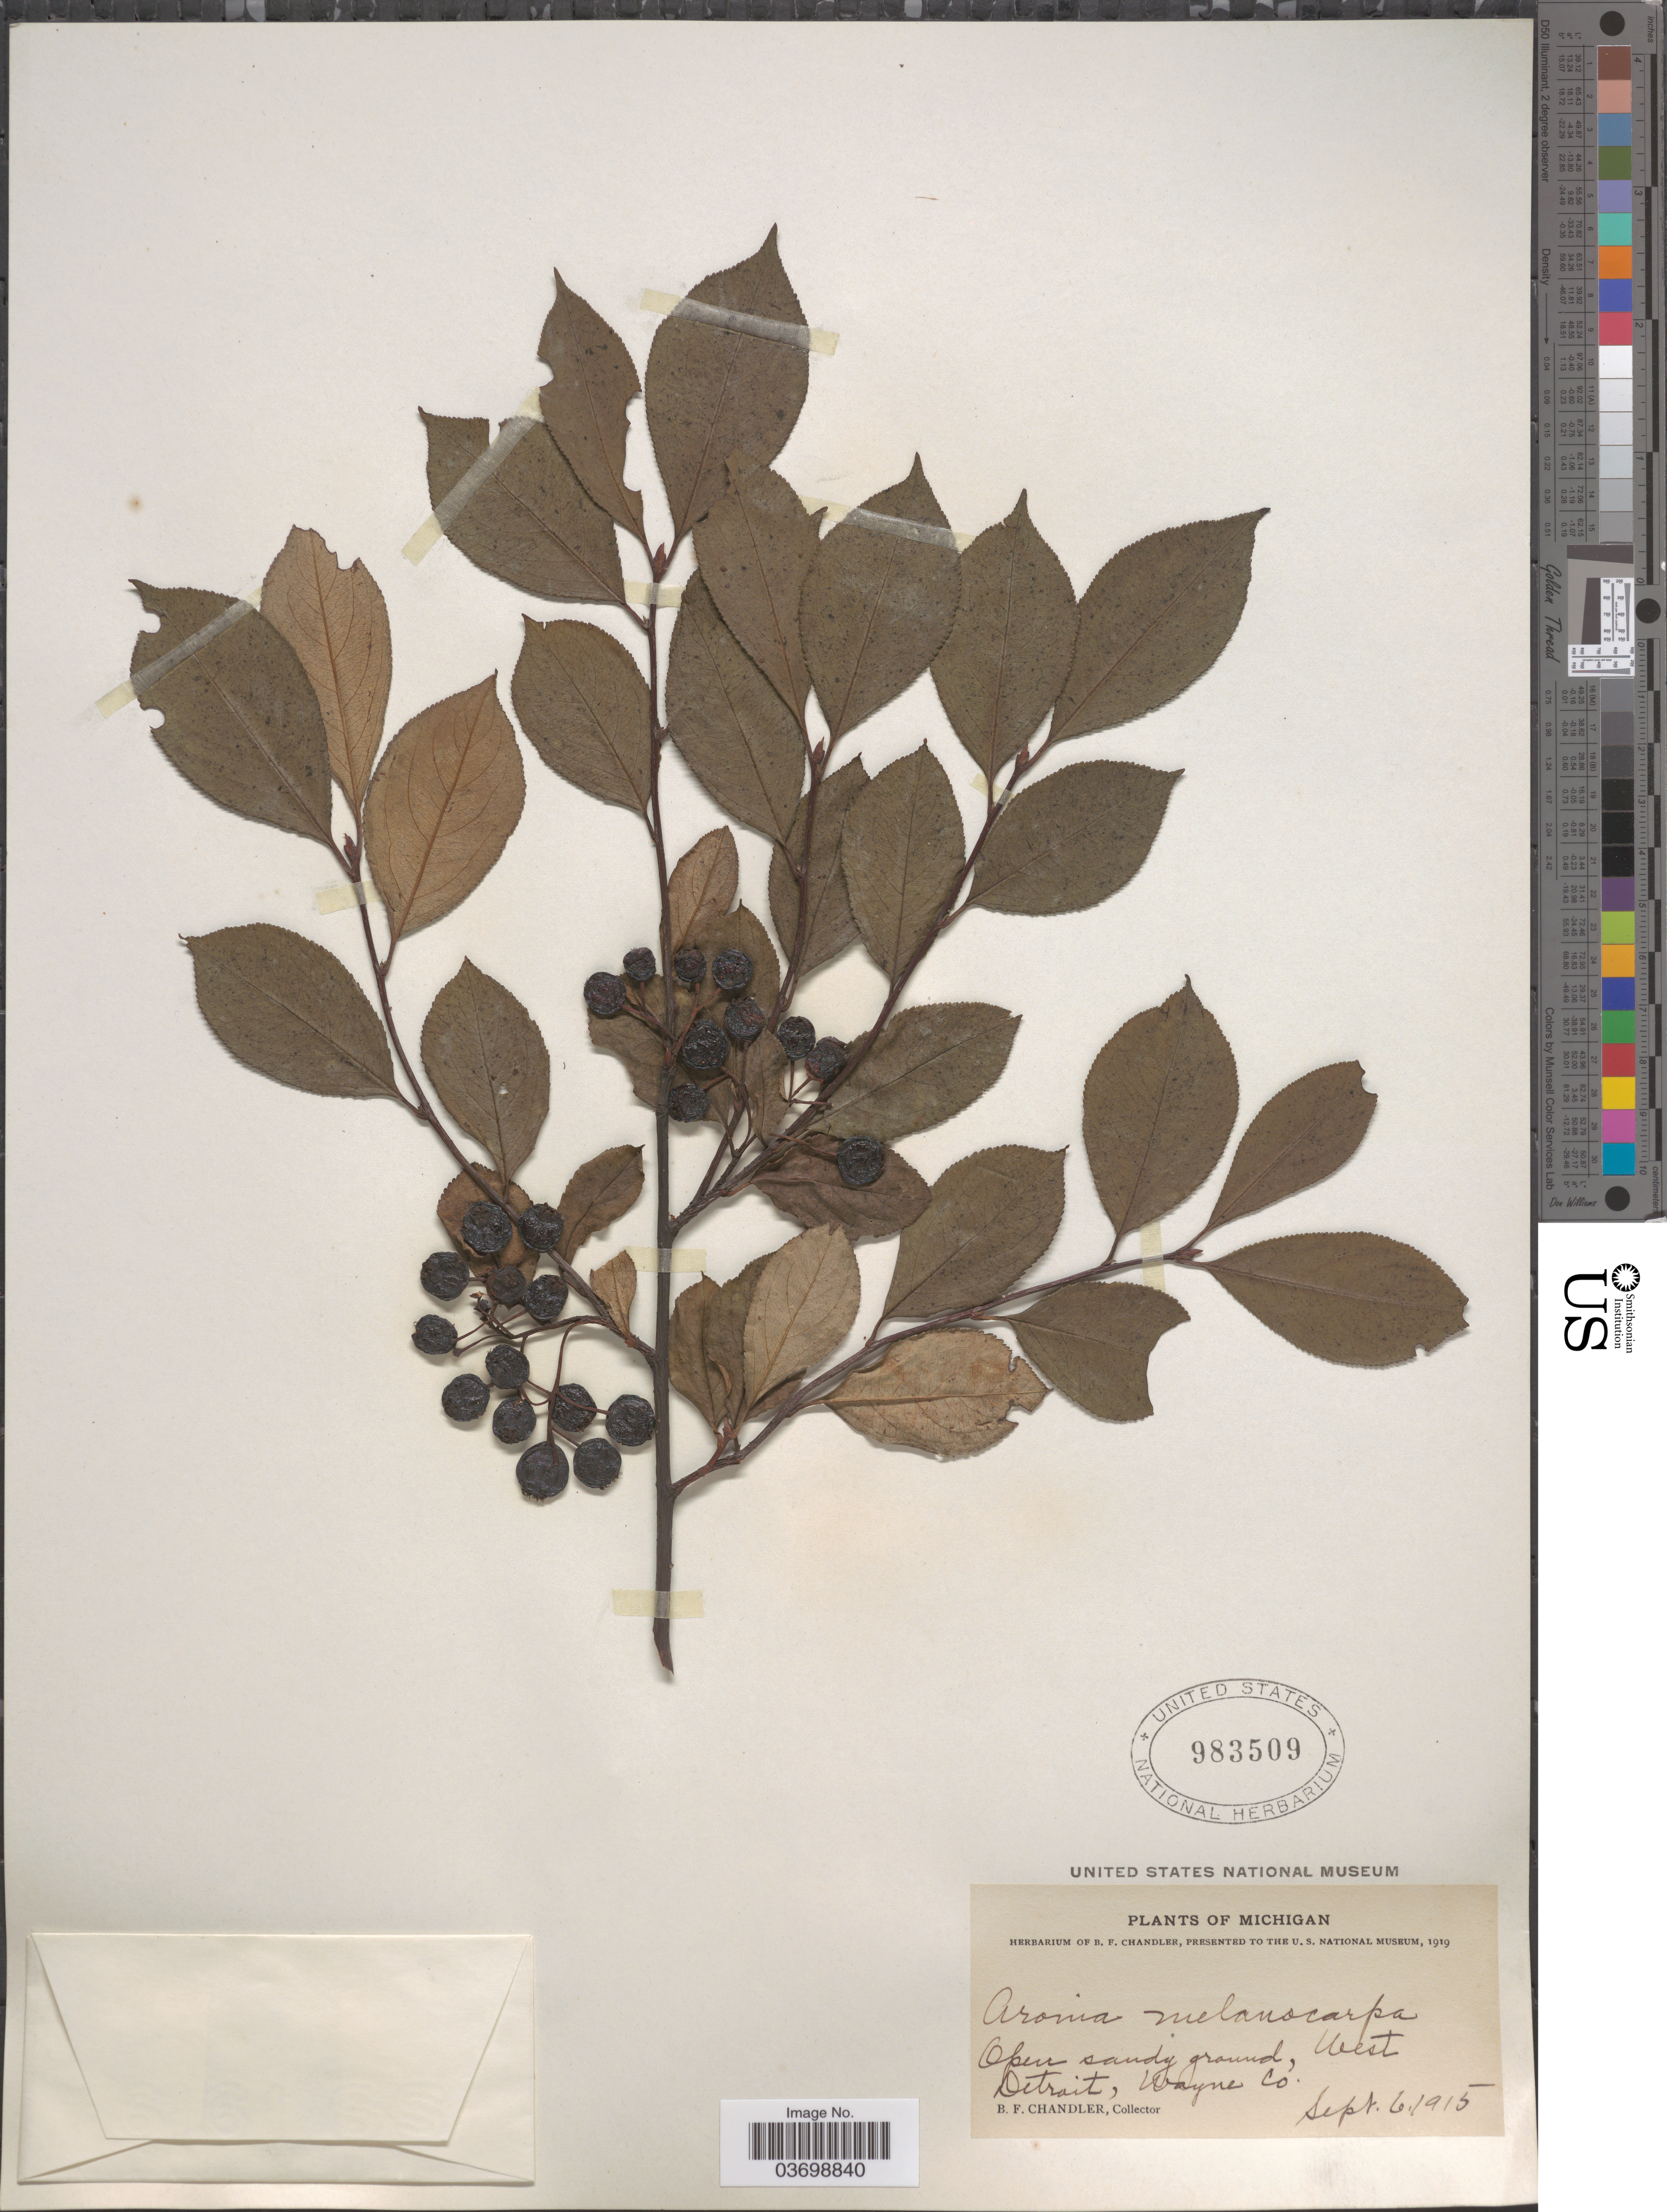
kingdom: Plantae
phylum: Tracheophyta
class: Magnoliopsida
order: Rosales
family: Rosaceae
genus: Aronia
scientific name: Aronia melanocarpa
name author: (Michx.) Elliott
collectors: B. F. Chandler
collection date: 1915-09-06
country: United States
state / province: Michigan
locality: Open sandy ground, West Detroit, Wayne Co.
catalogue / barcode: US 983509